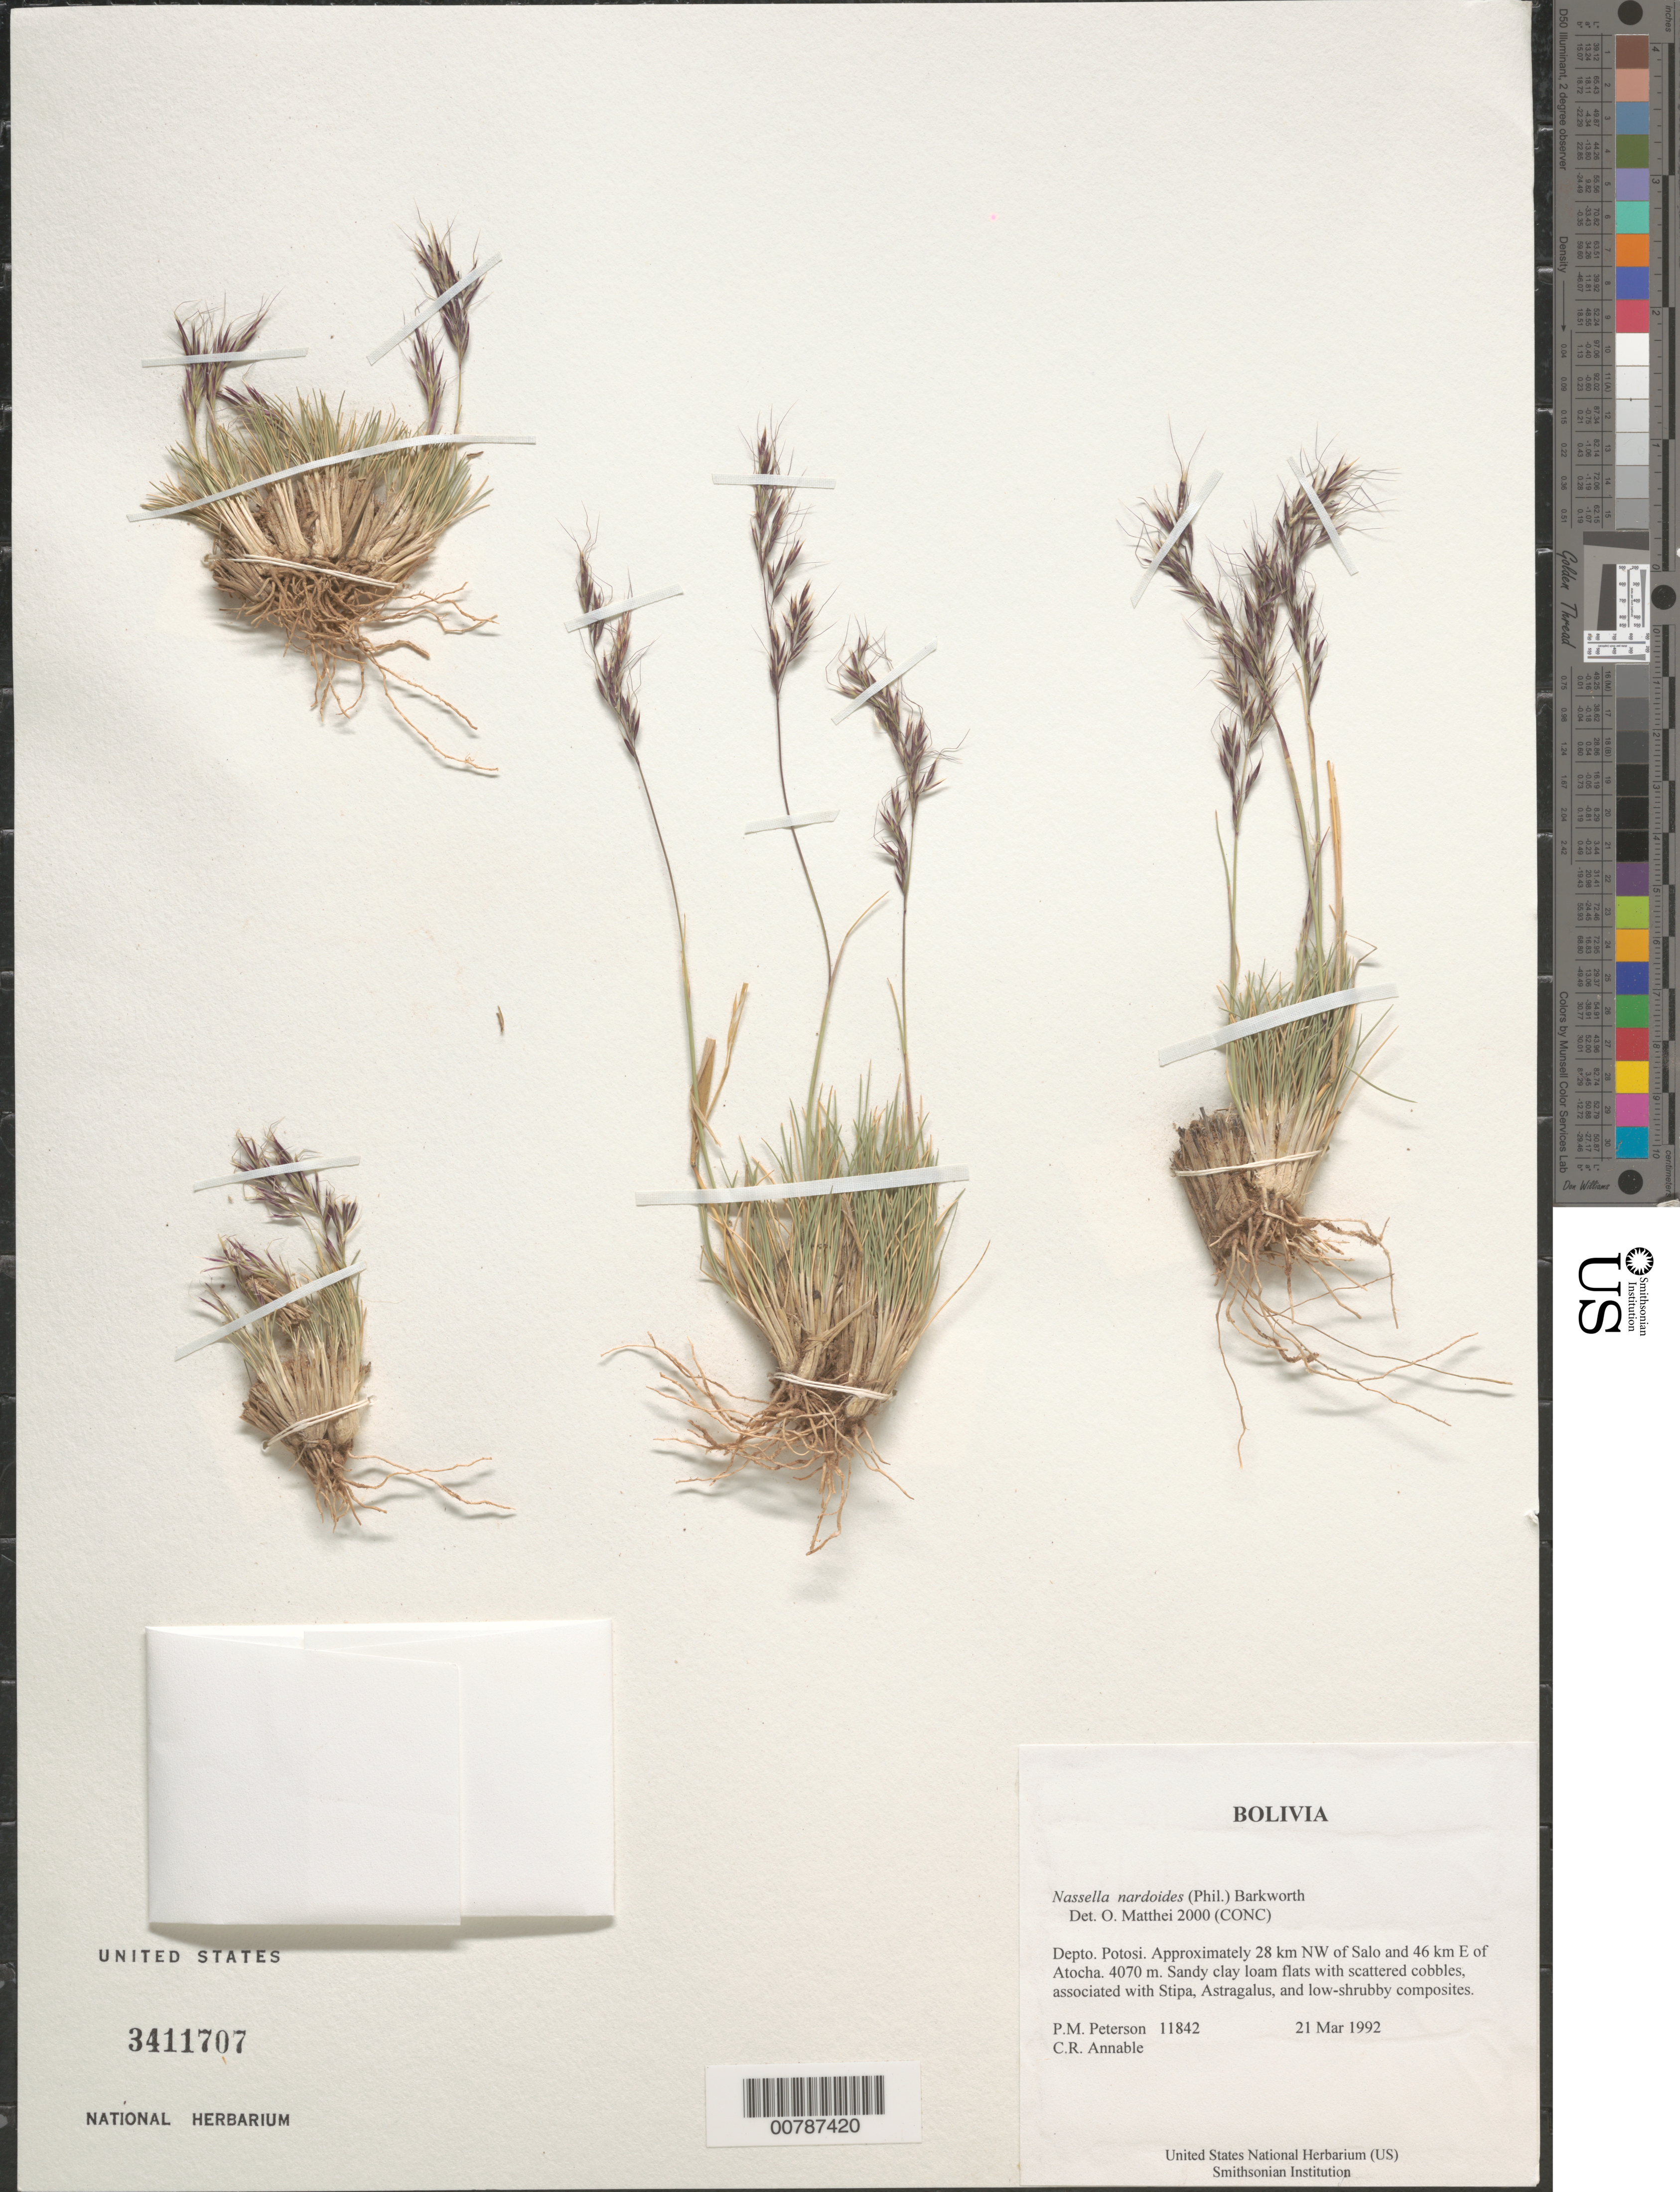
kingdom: Plantae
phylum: Tracheophyta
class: Liliopsida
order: Poales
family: Poaceae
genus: Nassella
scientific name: Nassella nardoides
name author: (Phil.) Barkworth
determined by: Matthei, O. R.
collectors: P. M. Peterson & C. R. Annable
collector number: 11842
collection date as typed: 21 Mar 1992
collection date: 1992-03-21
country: Bolivia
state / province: Potosi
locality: Approximately 28 km NW of Salo and 46 km E of Atocha.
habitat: Sandy clay loam flats with scattered cobbles, associated with Stipa, Astragalus, and low-shruby composites.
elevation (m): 4070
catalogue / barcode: US 3411707